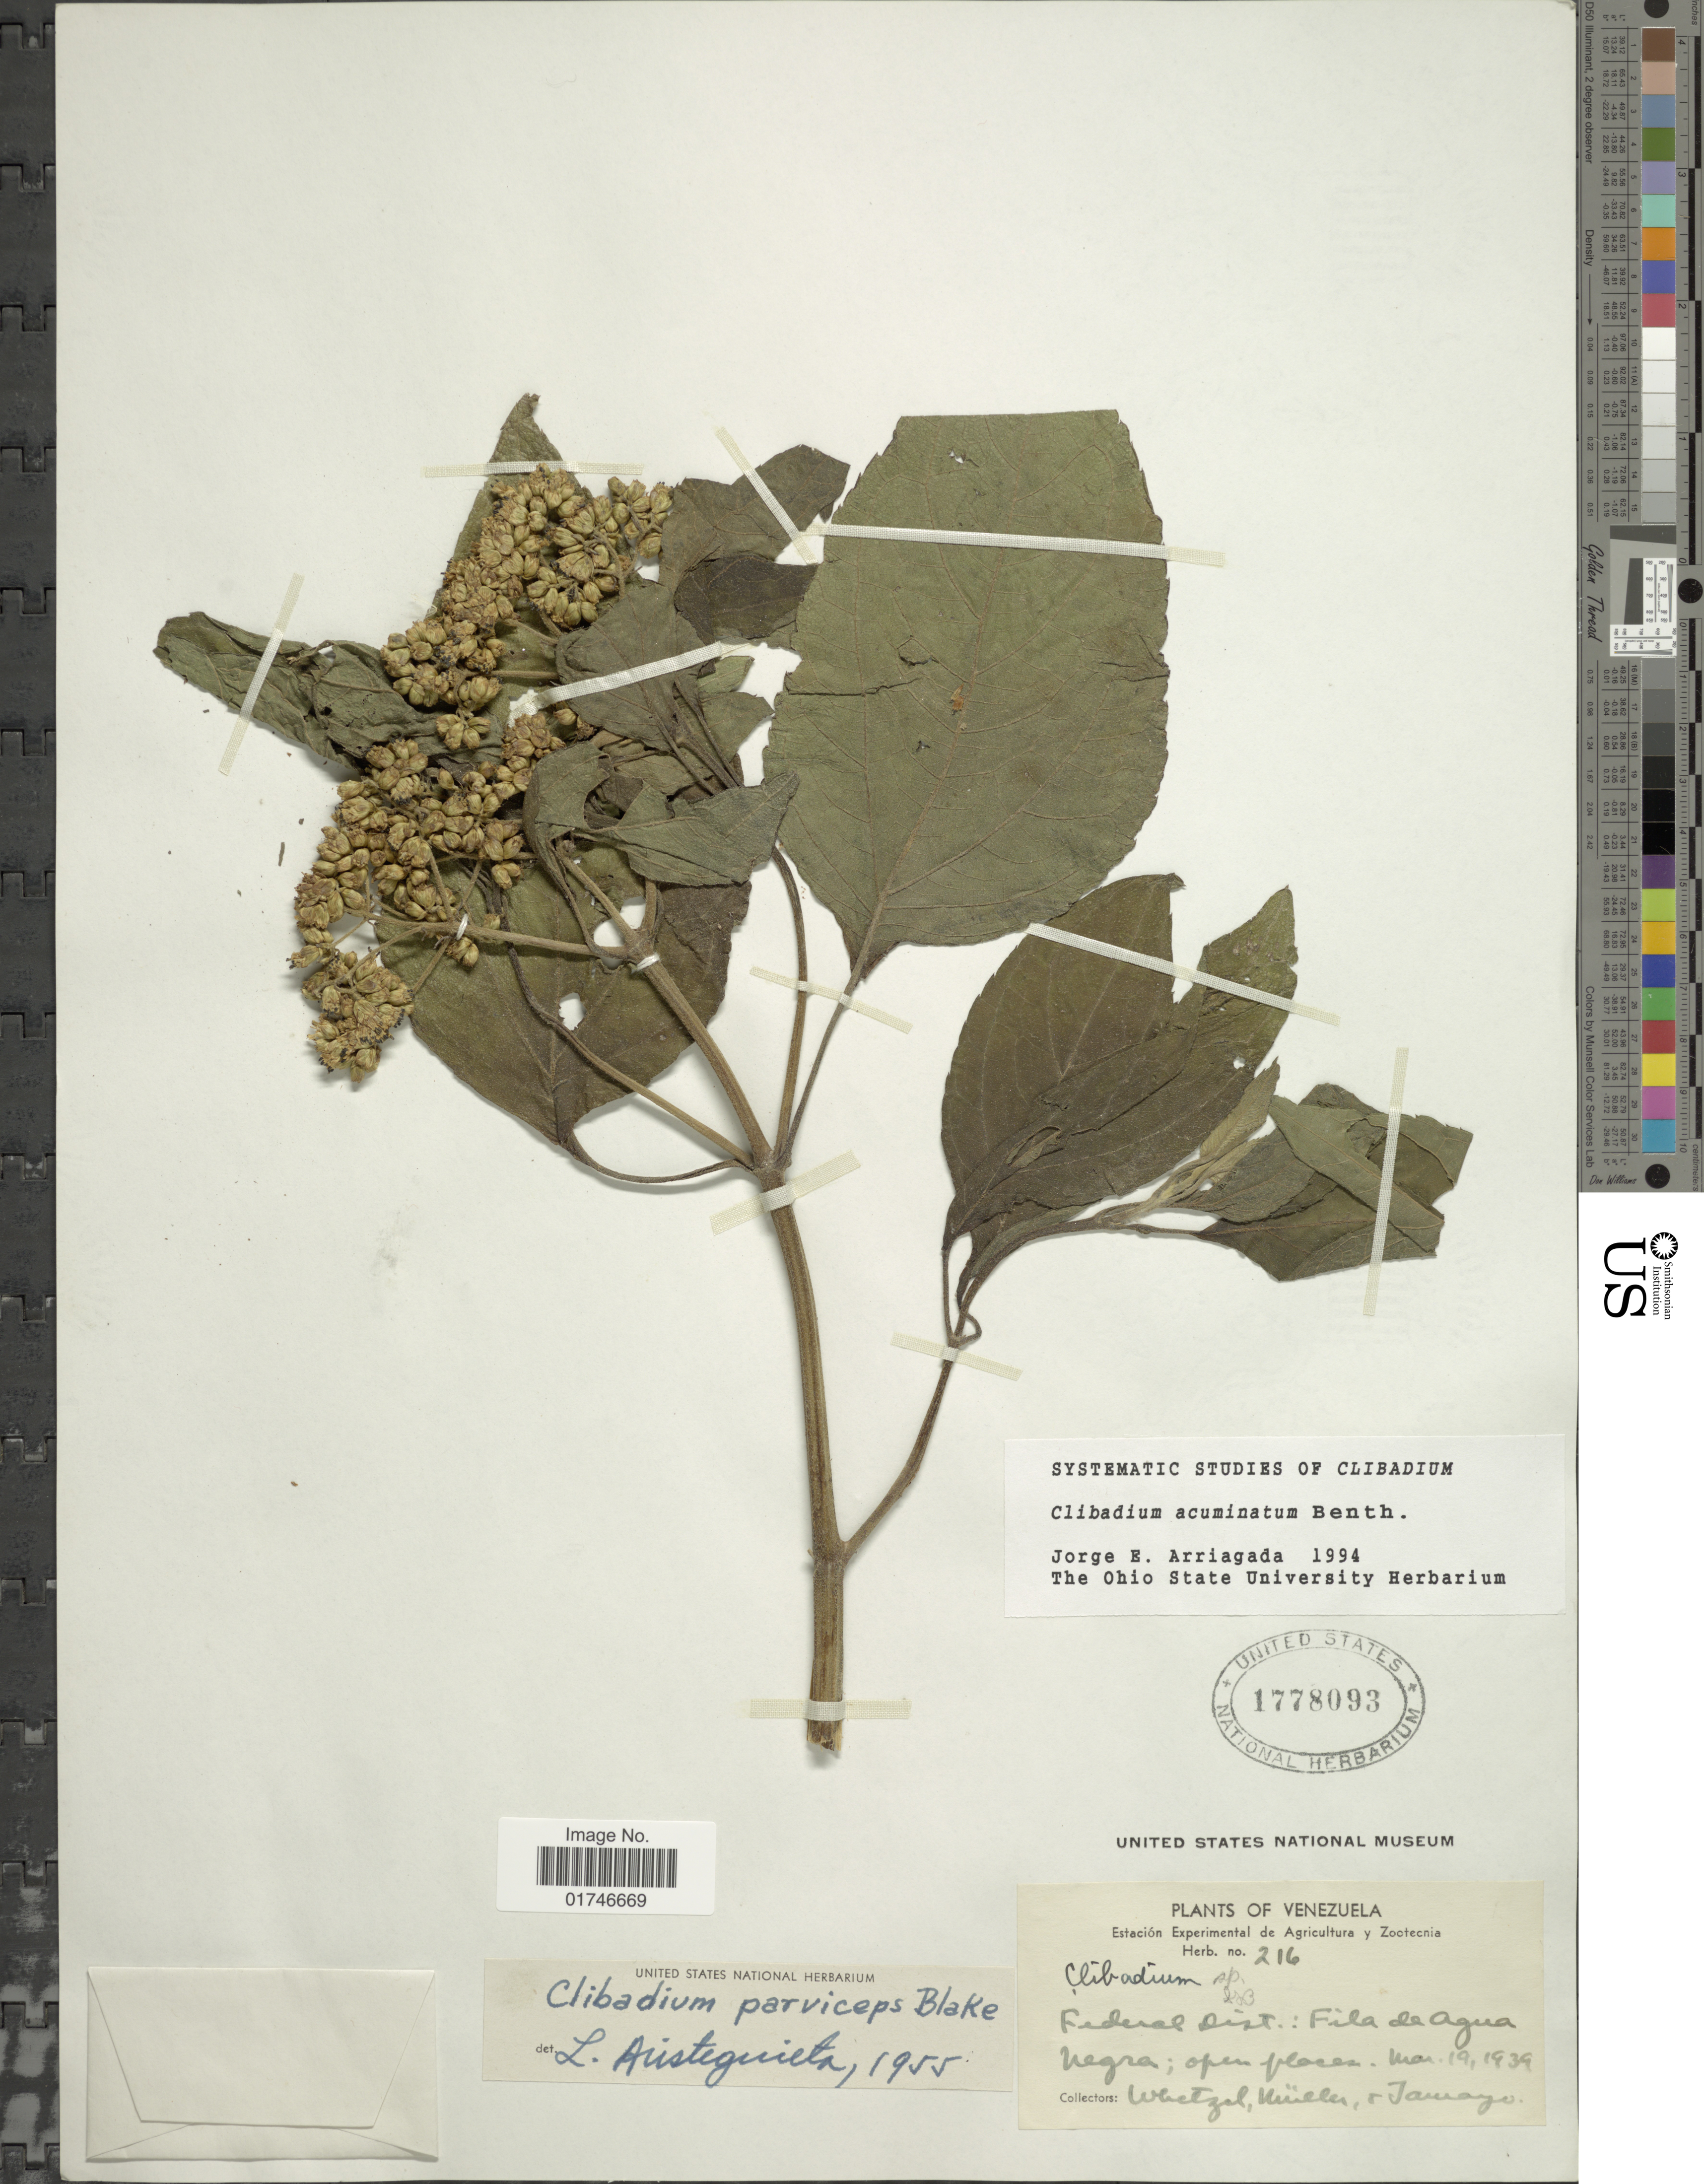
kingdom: Plantae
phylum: Tracheophyta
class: Magnoliopsida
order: Asterales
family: Asteraceae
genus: Clibadium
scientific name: Clibadium parviceps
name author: S.F. Blake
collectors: Whetzel, -- Müller & Jamayo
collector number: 216?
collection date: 1939-03-19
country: Venezuela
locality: Estación Experimental de Agricultura y Zootecnia. Federal Dist.: Fila de Agua Negra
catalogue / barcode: US 1778093